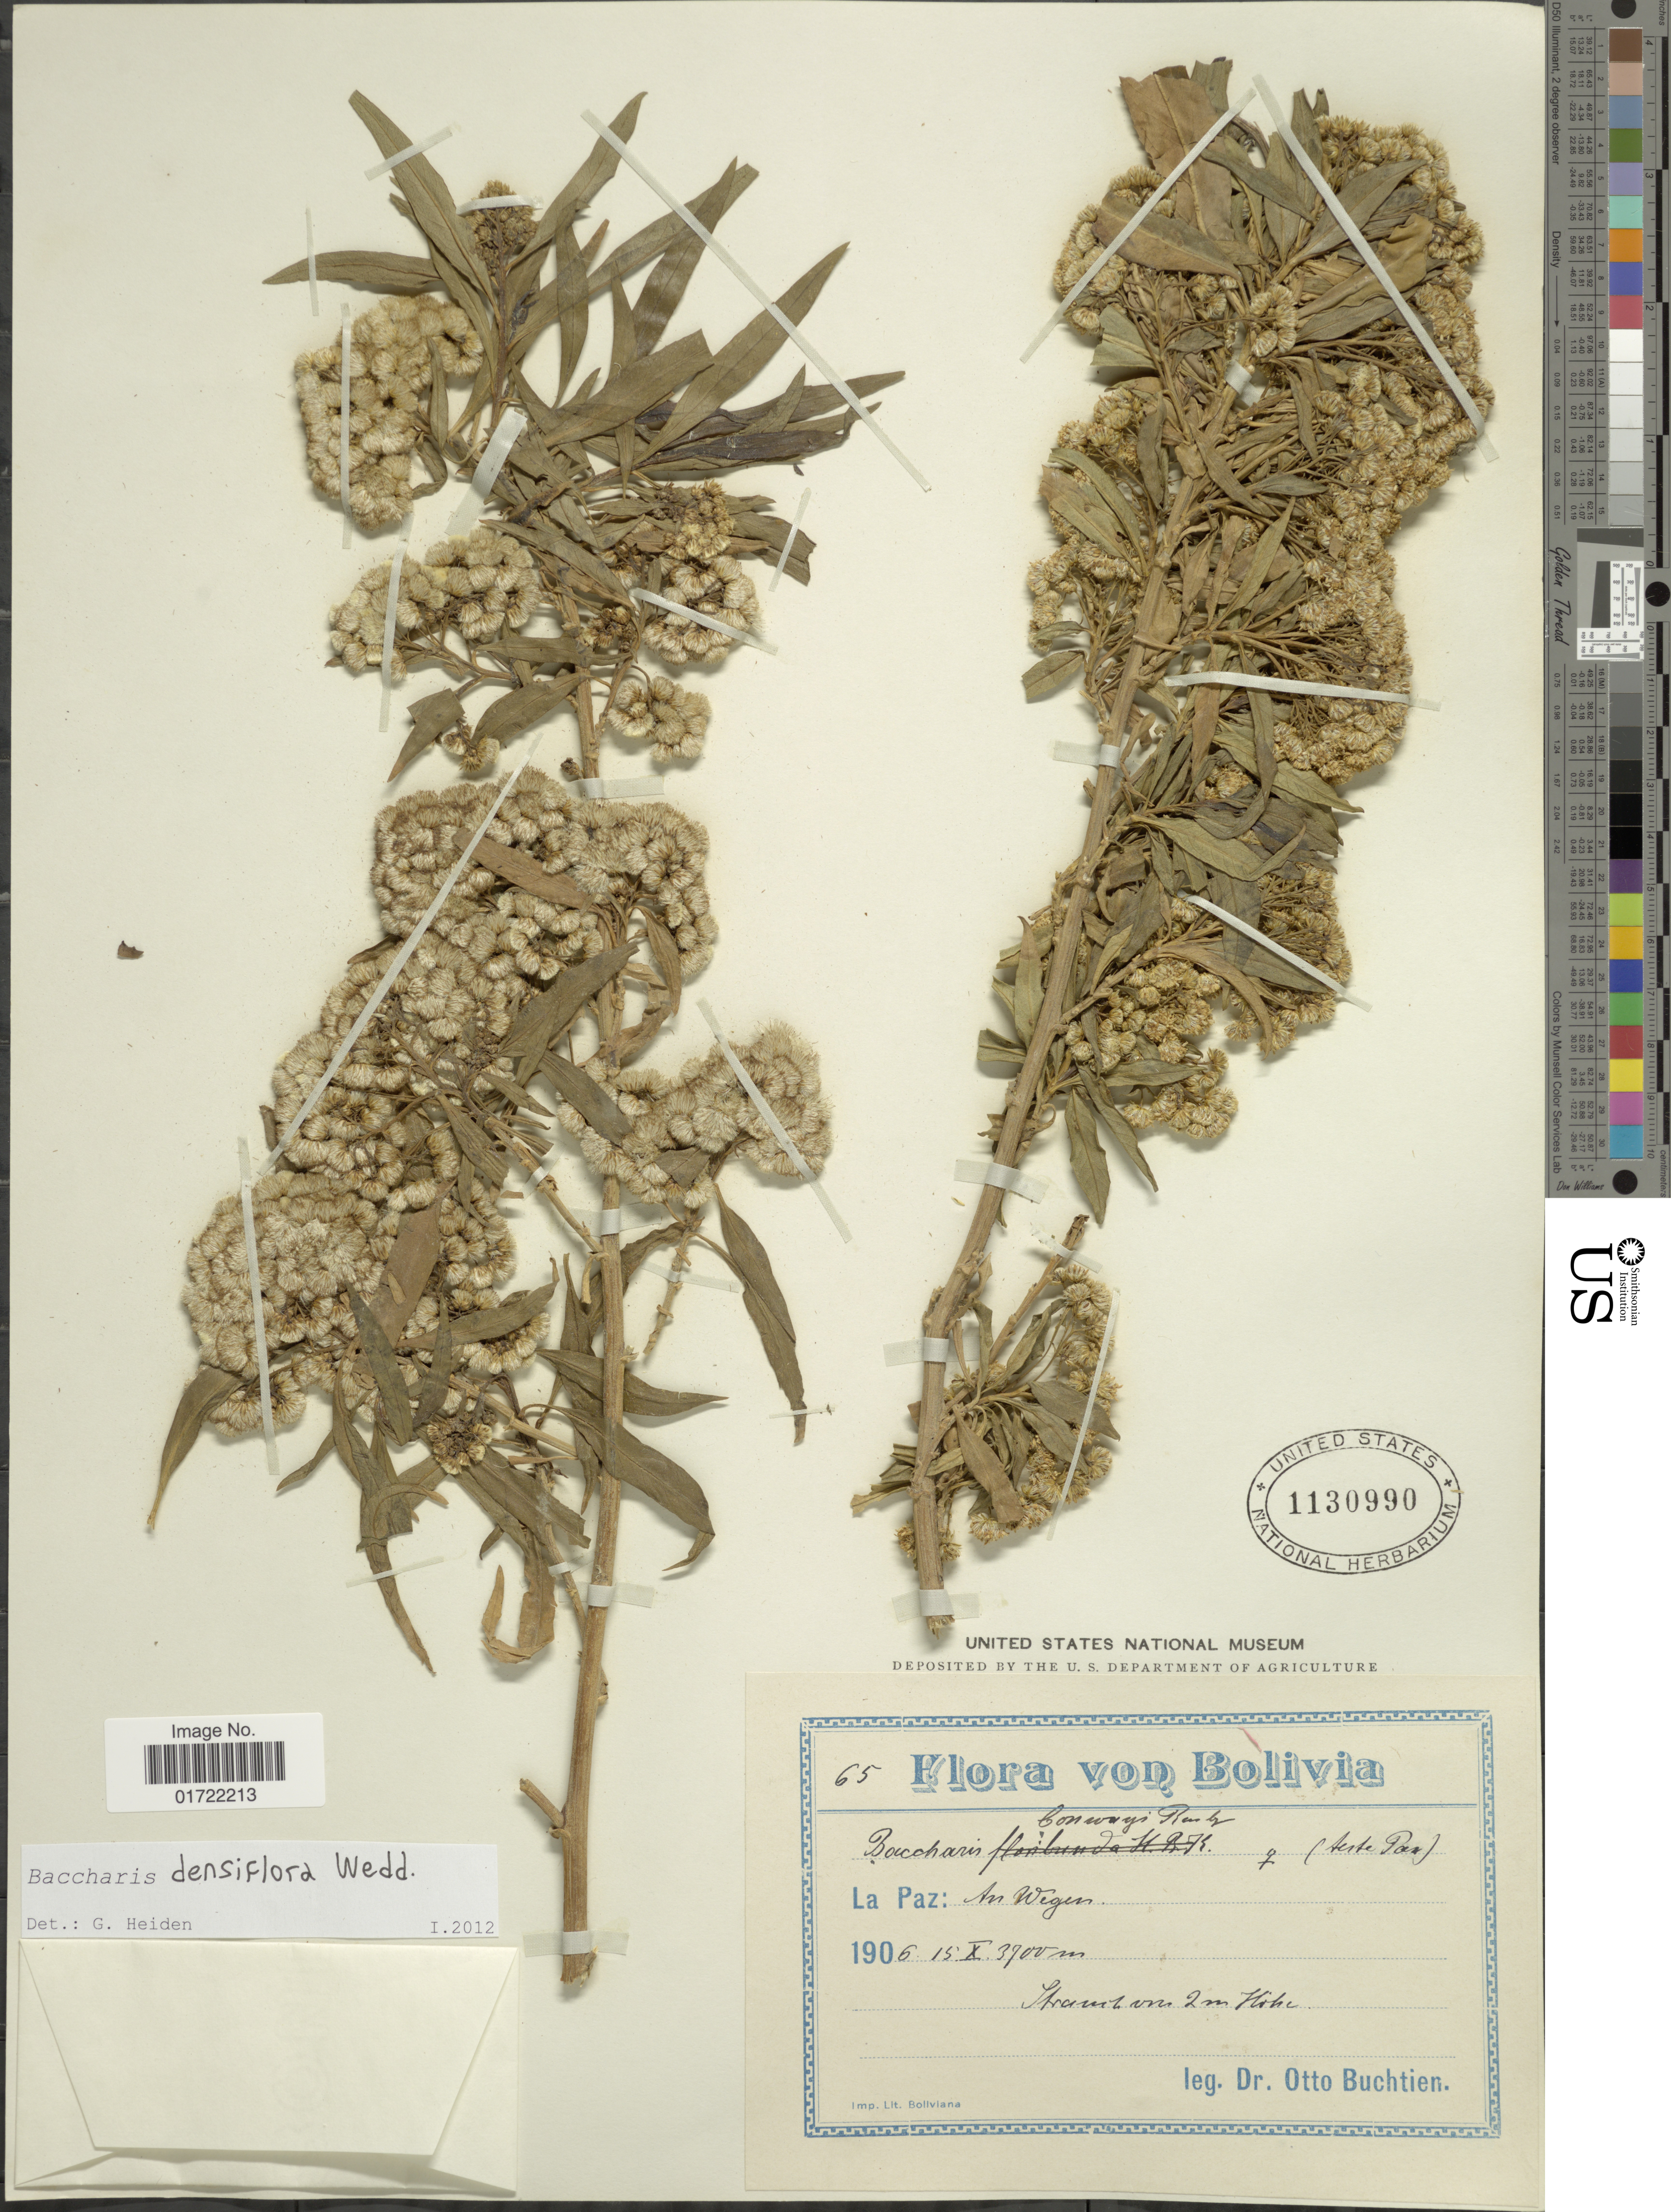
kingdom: Plantae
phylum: Tracheophyta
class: Magnoliopsida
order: Asterales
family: Asteraceae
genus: Baccharis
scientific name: Baccharis densifolia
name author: Rusby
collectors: O. Buchtien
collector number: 65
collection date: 1906-10-15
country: Bolivia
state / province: La Paz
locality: Am Wegen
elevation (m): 3700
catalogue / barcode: US 1130990